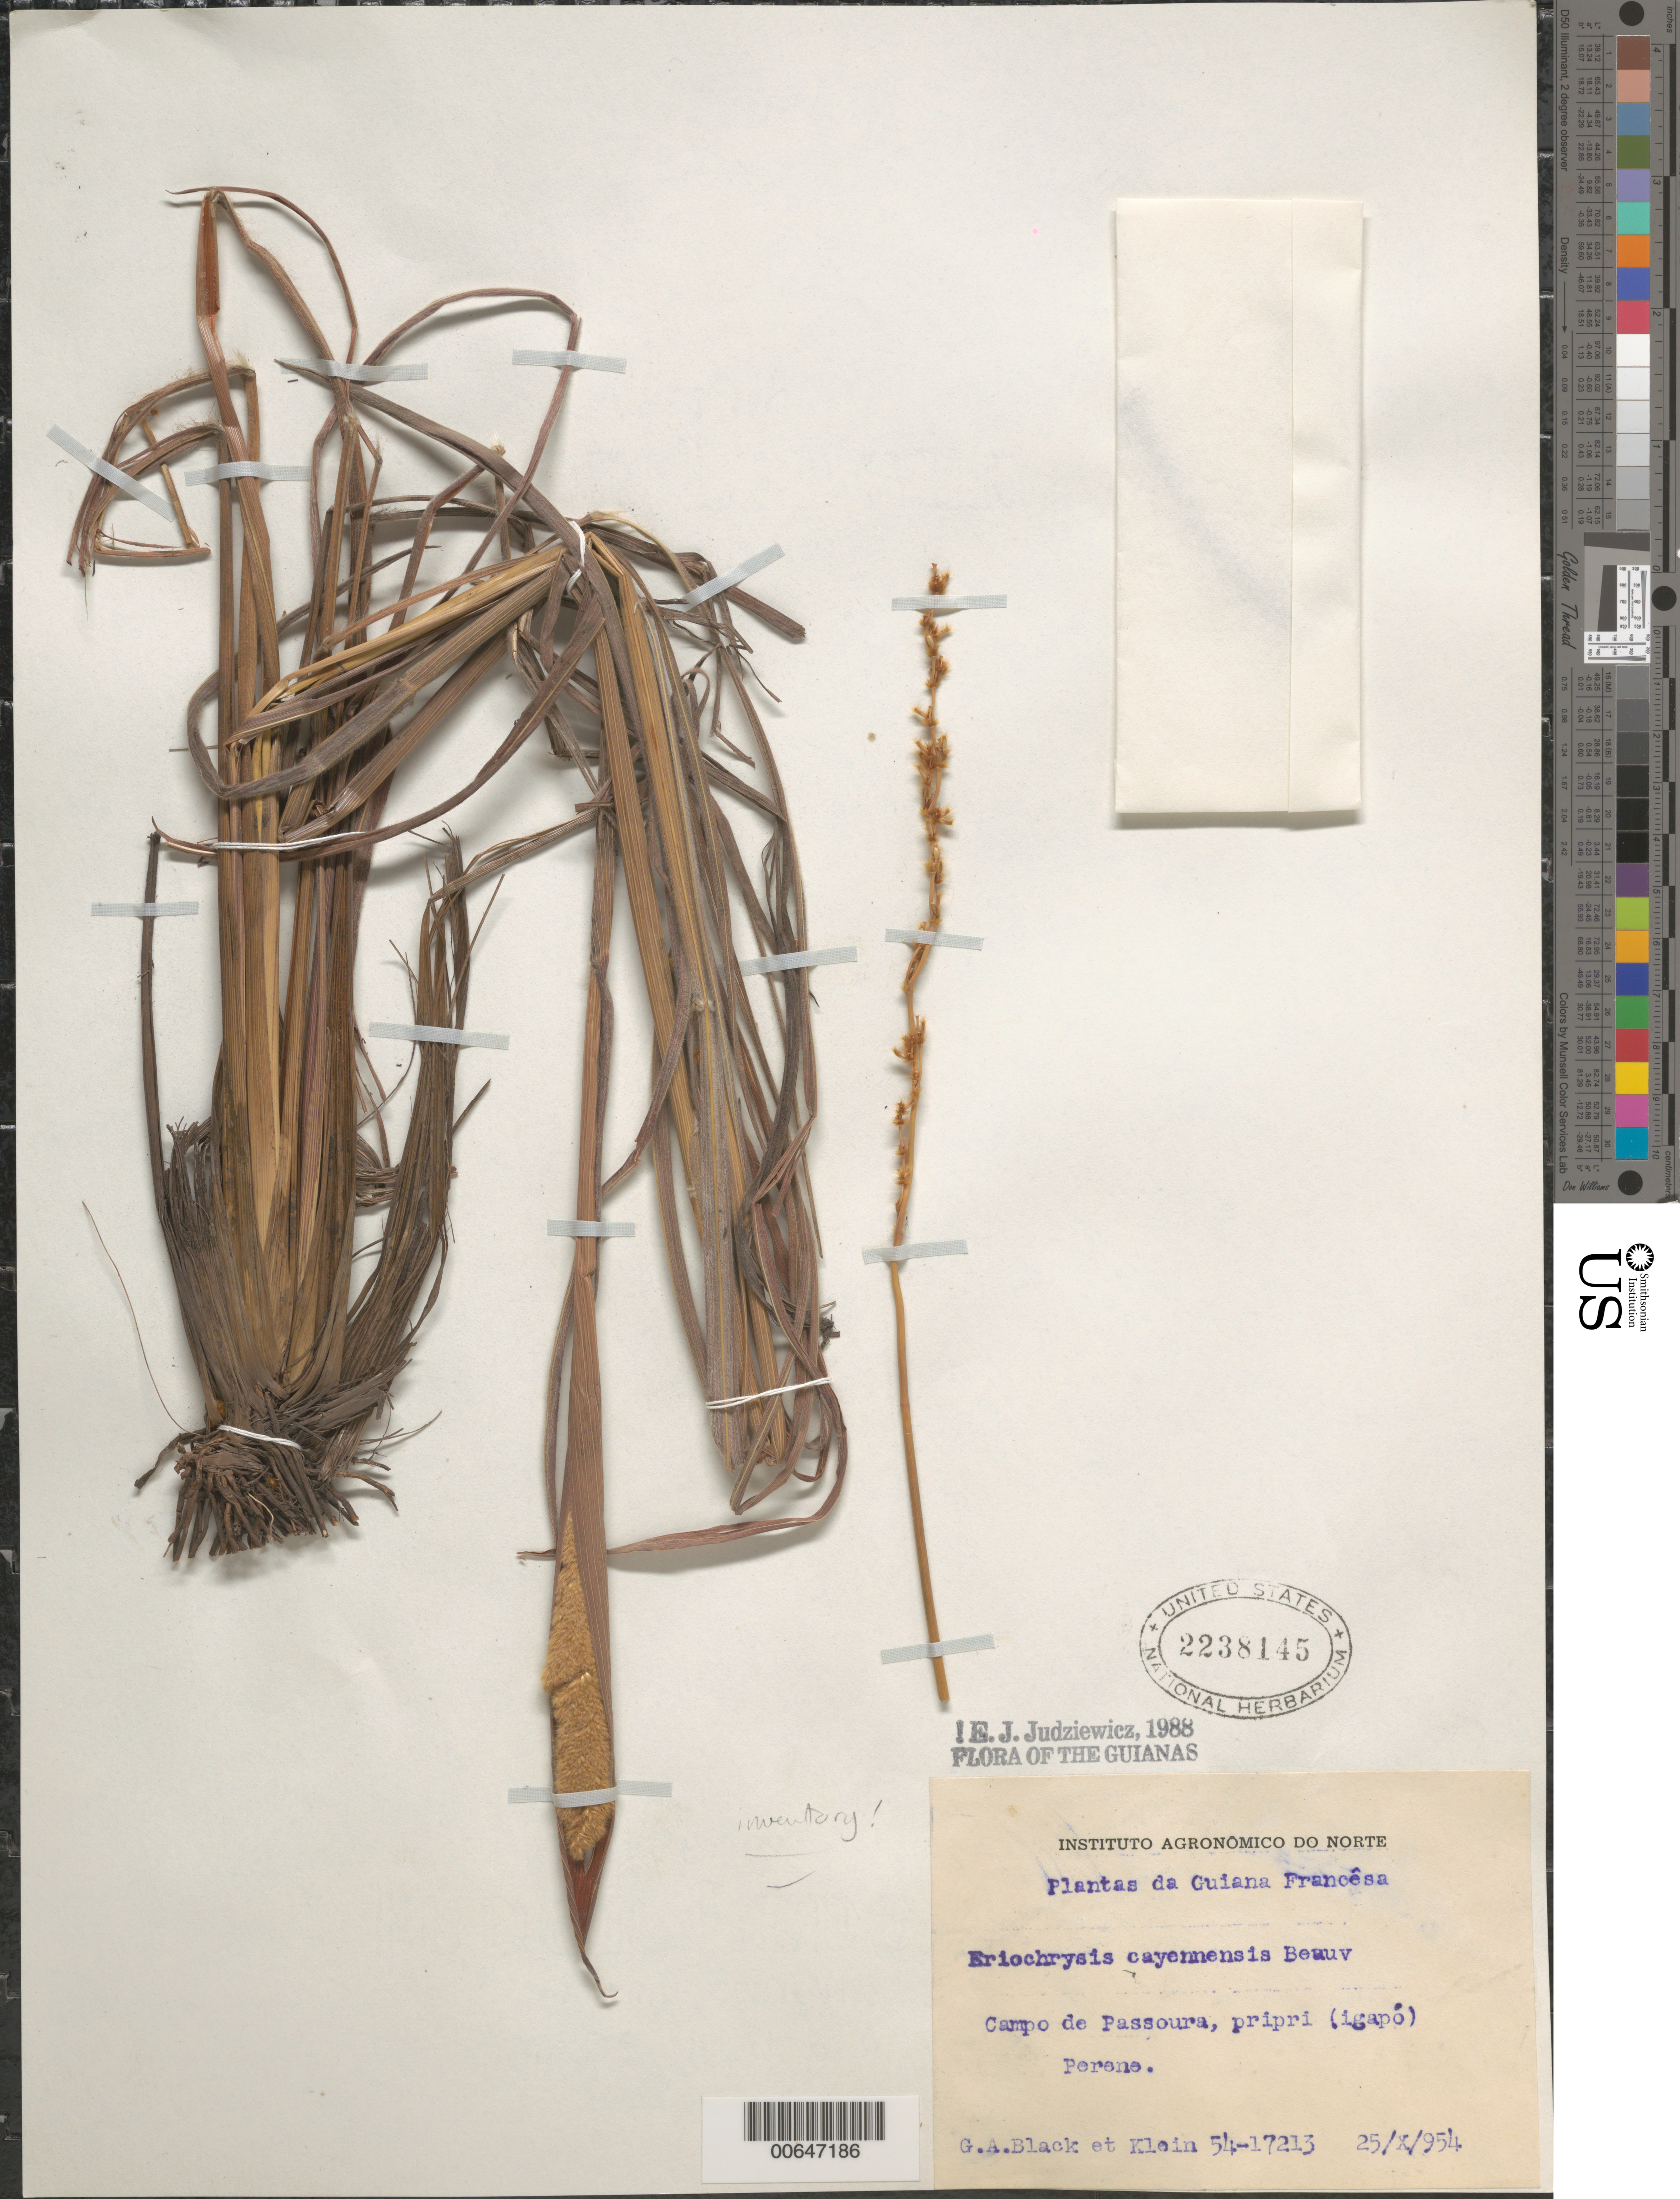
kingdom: Plantae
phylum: Tracheophyta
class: Liliopsida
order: Poales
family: Poaceae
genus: Eriochrysis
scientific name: Eriochrysis cayennensis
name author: P. Beauv.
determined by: Judziewicz, E. J.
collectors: G. A. Black & Klein, --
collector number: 54 17213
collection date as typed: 25-Oct-54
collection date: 1954-10-25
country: French Guiana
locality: Campo de Passoura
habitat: Pripri (igapo) perene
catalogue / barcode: US 2238145